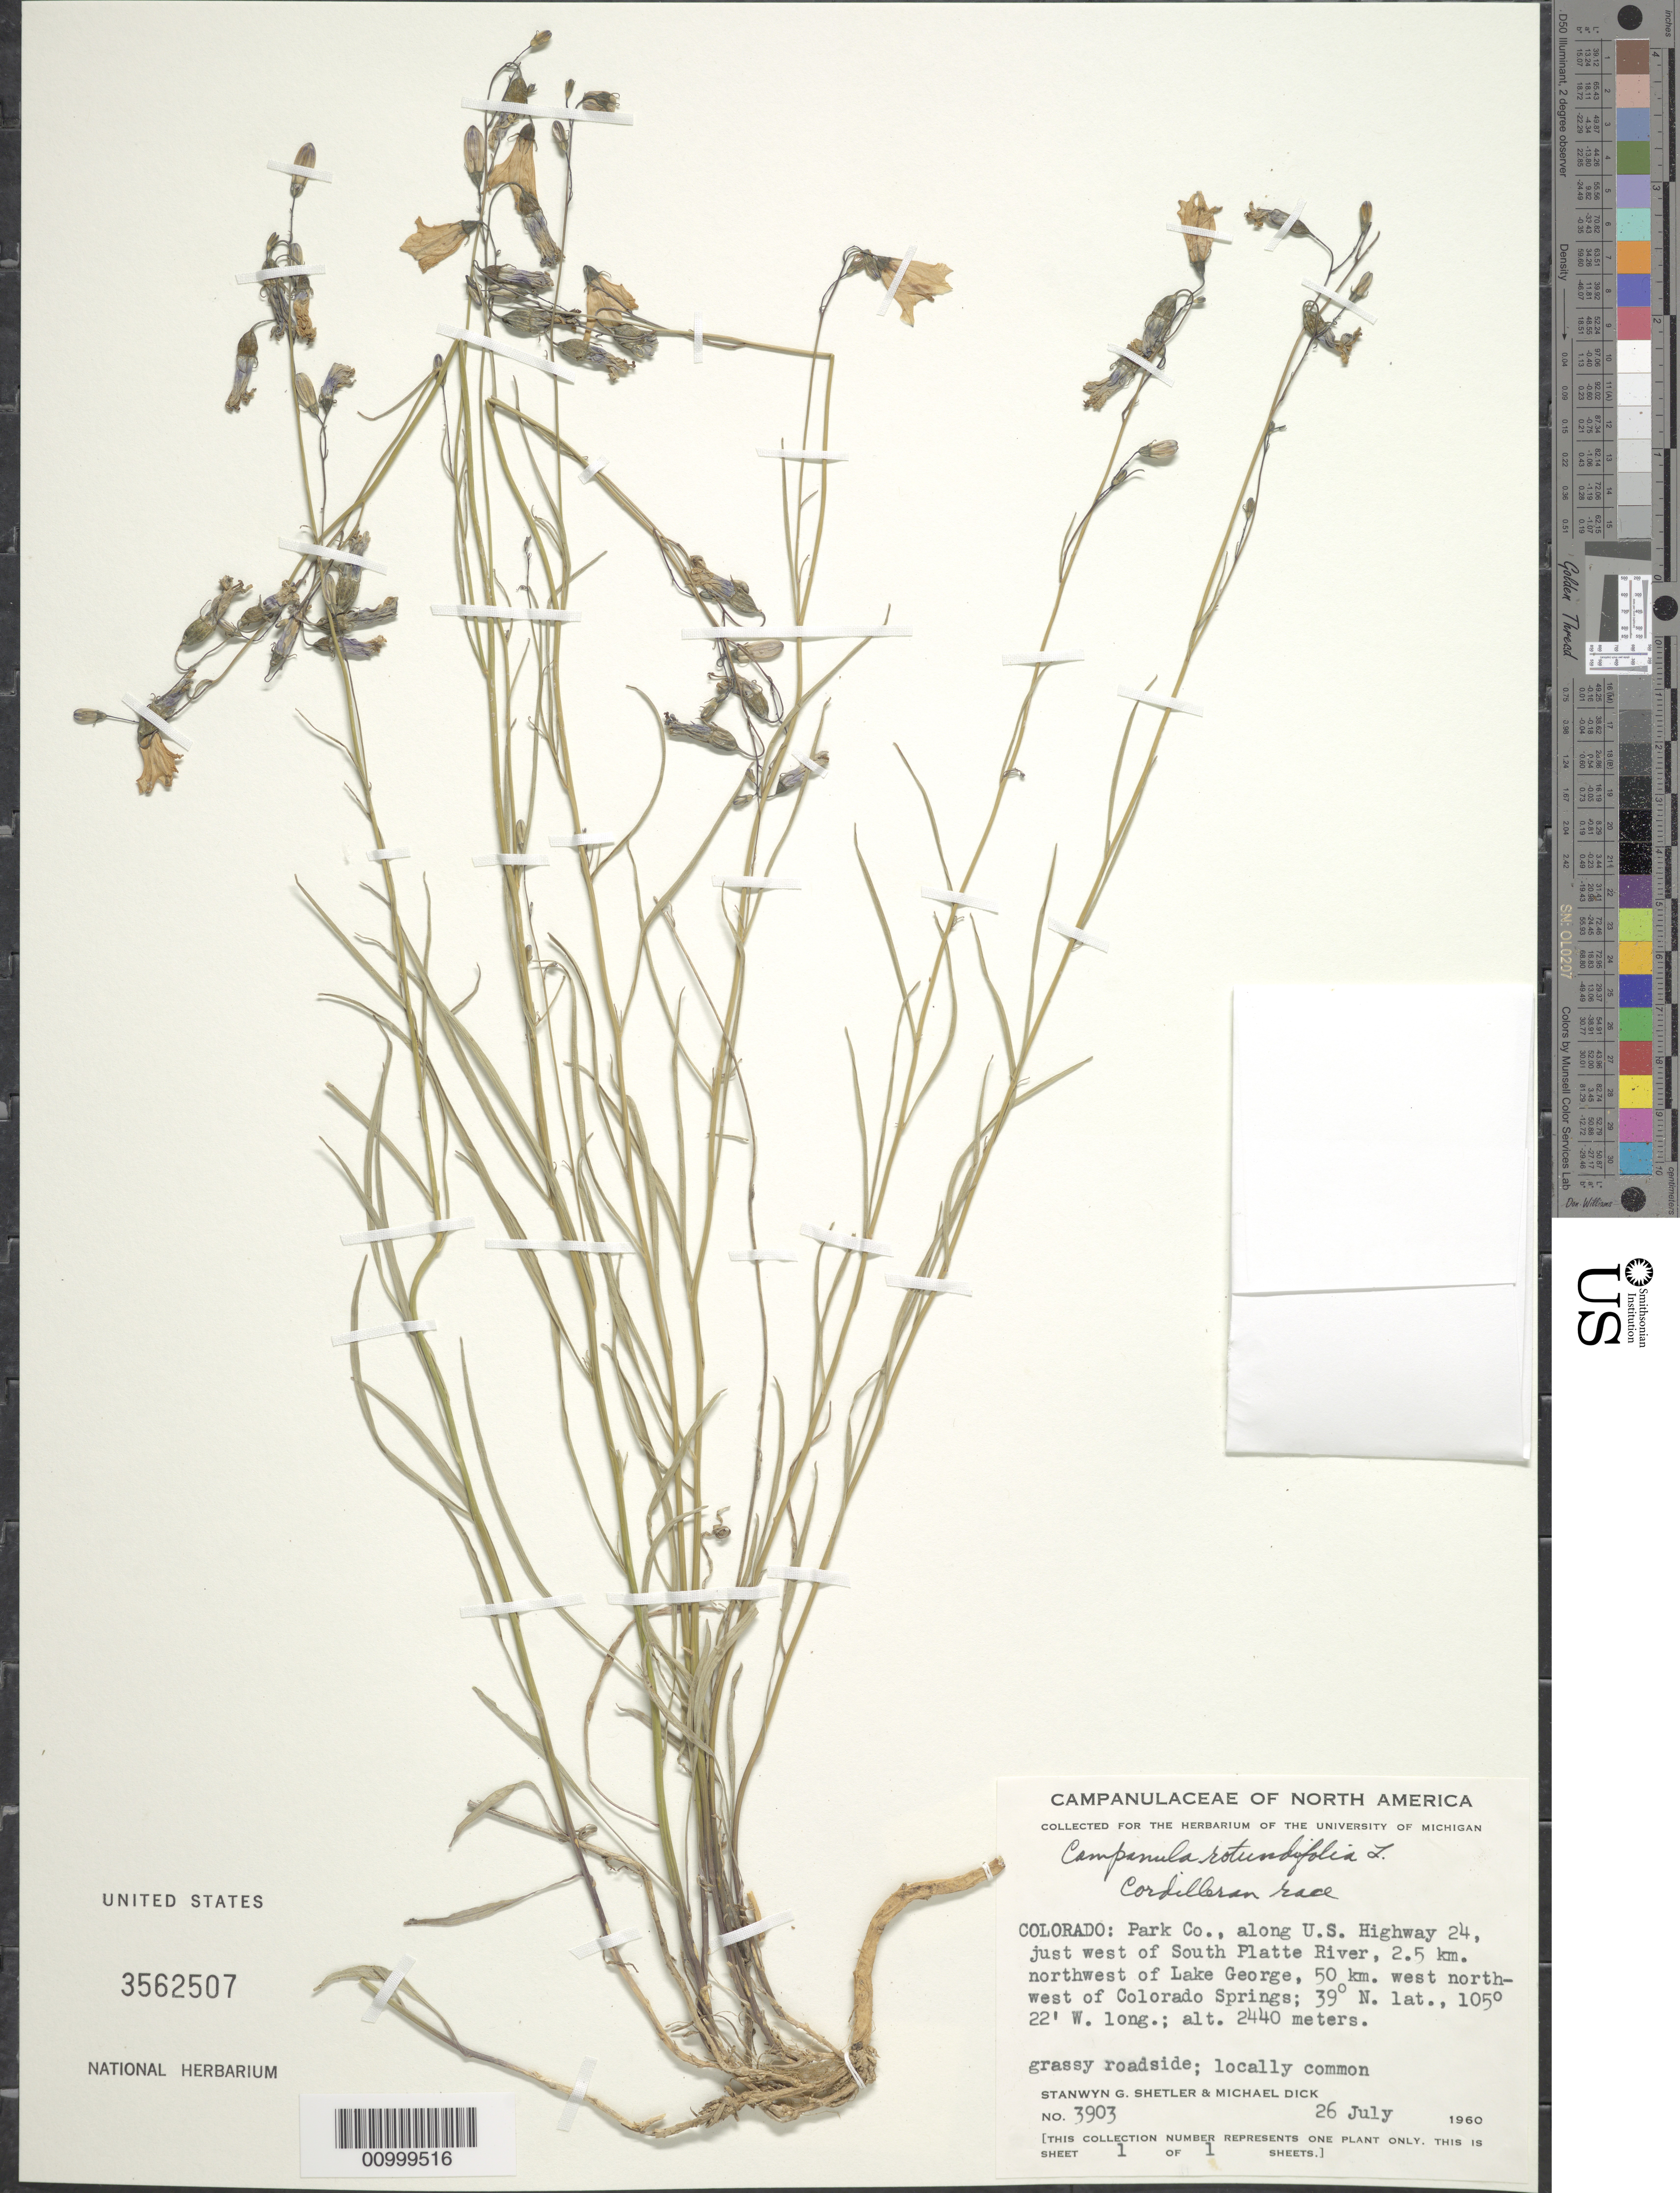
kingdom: Plantae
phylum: Tracheophyta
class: Magnoliopsida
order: Asterales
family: Campanulaceae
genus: Campanula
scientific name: Campanula rotundifolia L. Cordilleran race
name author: L.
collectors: S. Shetler & M. Dick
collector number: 3903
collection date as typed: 26 Jul 1960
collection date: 1960-07-26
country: United States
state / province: Colorado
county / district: Park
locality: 50 km. WNW of Colorado Springs, 2.5 km NW of Lake George, just W of South Platte River, along U.S. Highway 24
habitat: grassy roadside, locally common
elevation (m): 2440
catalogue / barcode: US 3562507